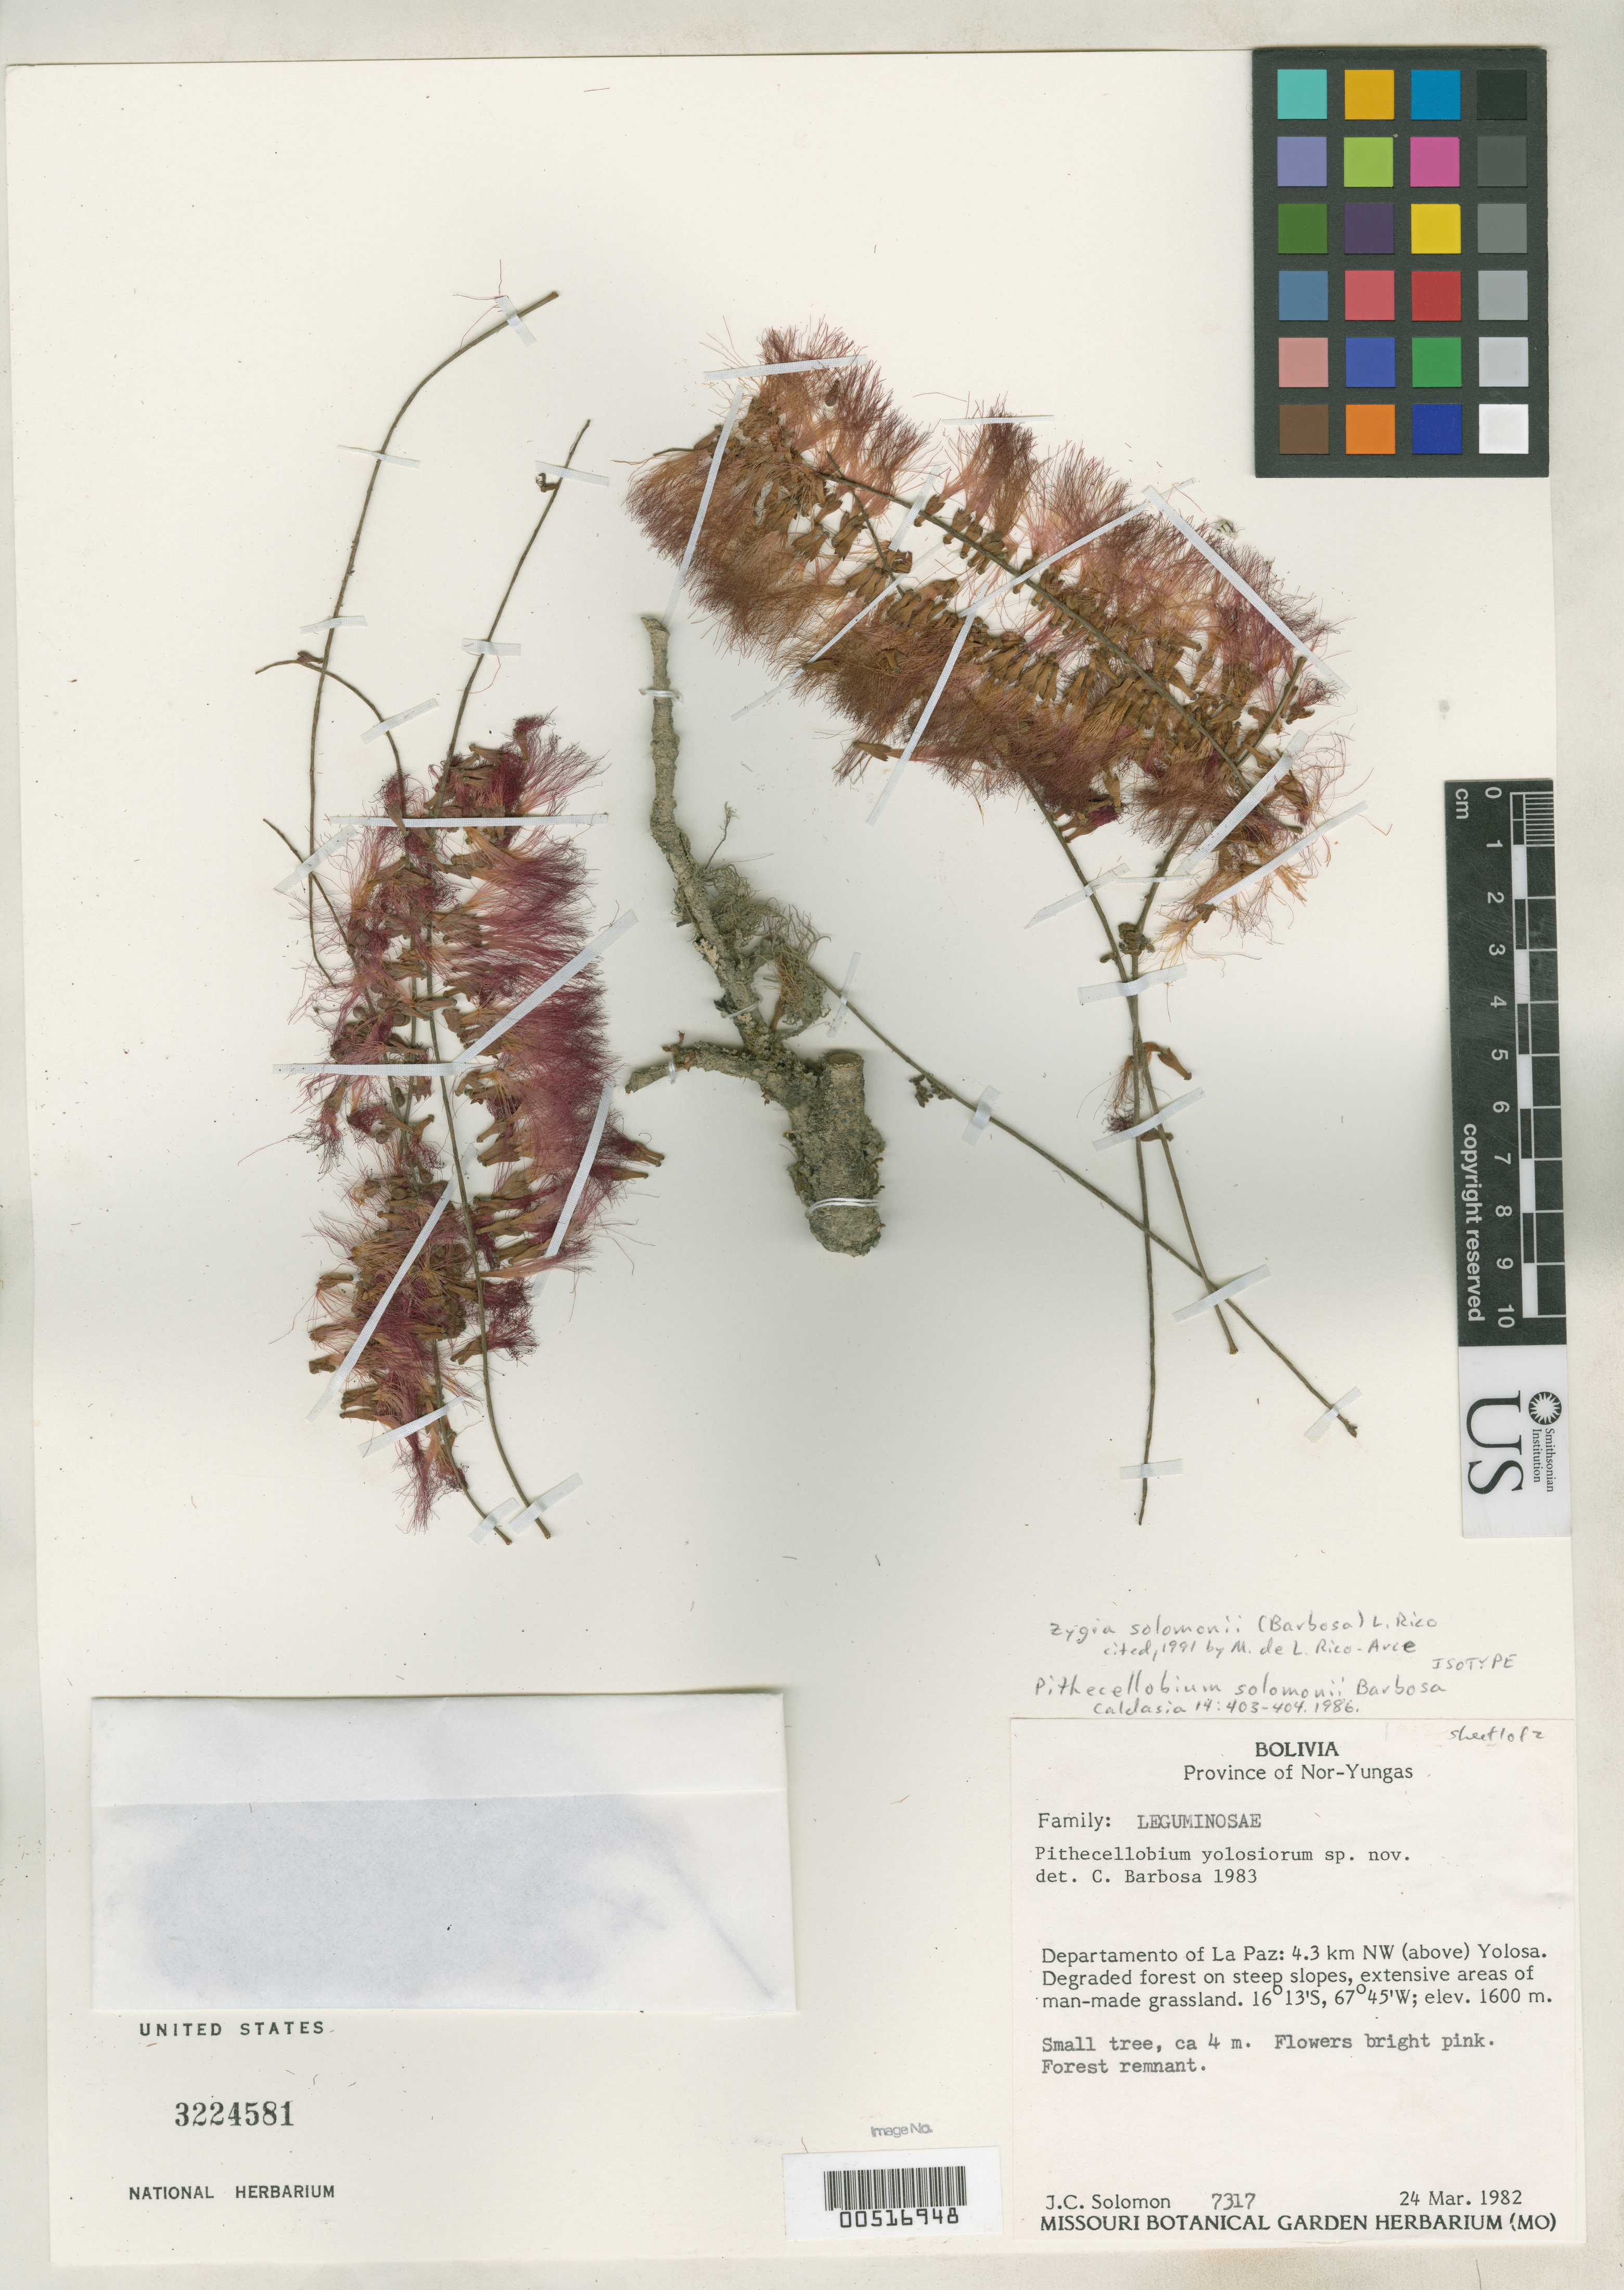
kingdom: Plantae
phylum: Tracheophyta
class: Magnoliopsida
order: Fabales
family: Fabaceae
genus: Pithecellobium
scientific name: Pithecellobium solomonii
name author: C. Barbosa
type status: Isotype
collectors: J. C. Solomon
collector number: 7317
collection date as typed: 24 Mar 1982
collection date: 1982-03-24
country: Bolivia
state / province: La Paz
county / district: Nor Yungas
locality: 4.3 km NW (above) Yolosa.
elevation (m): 1600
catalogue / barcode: US 3224581